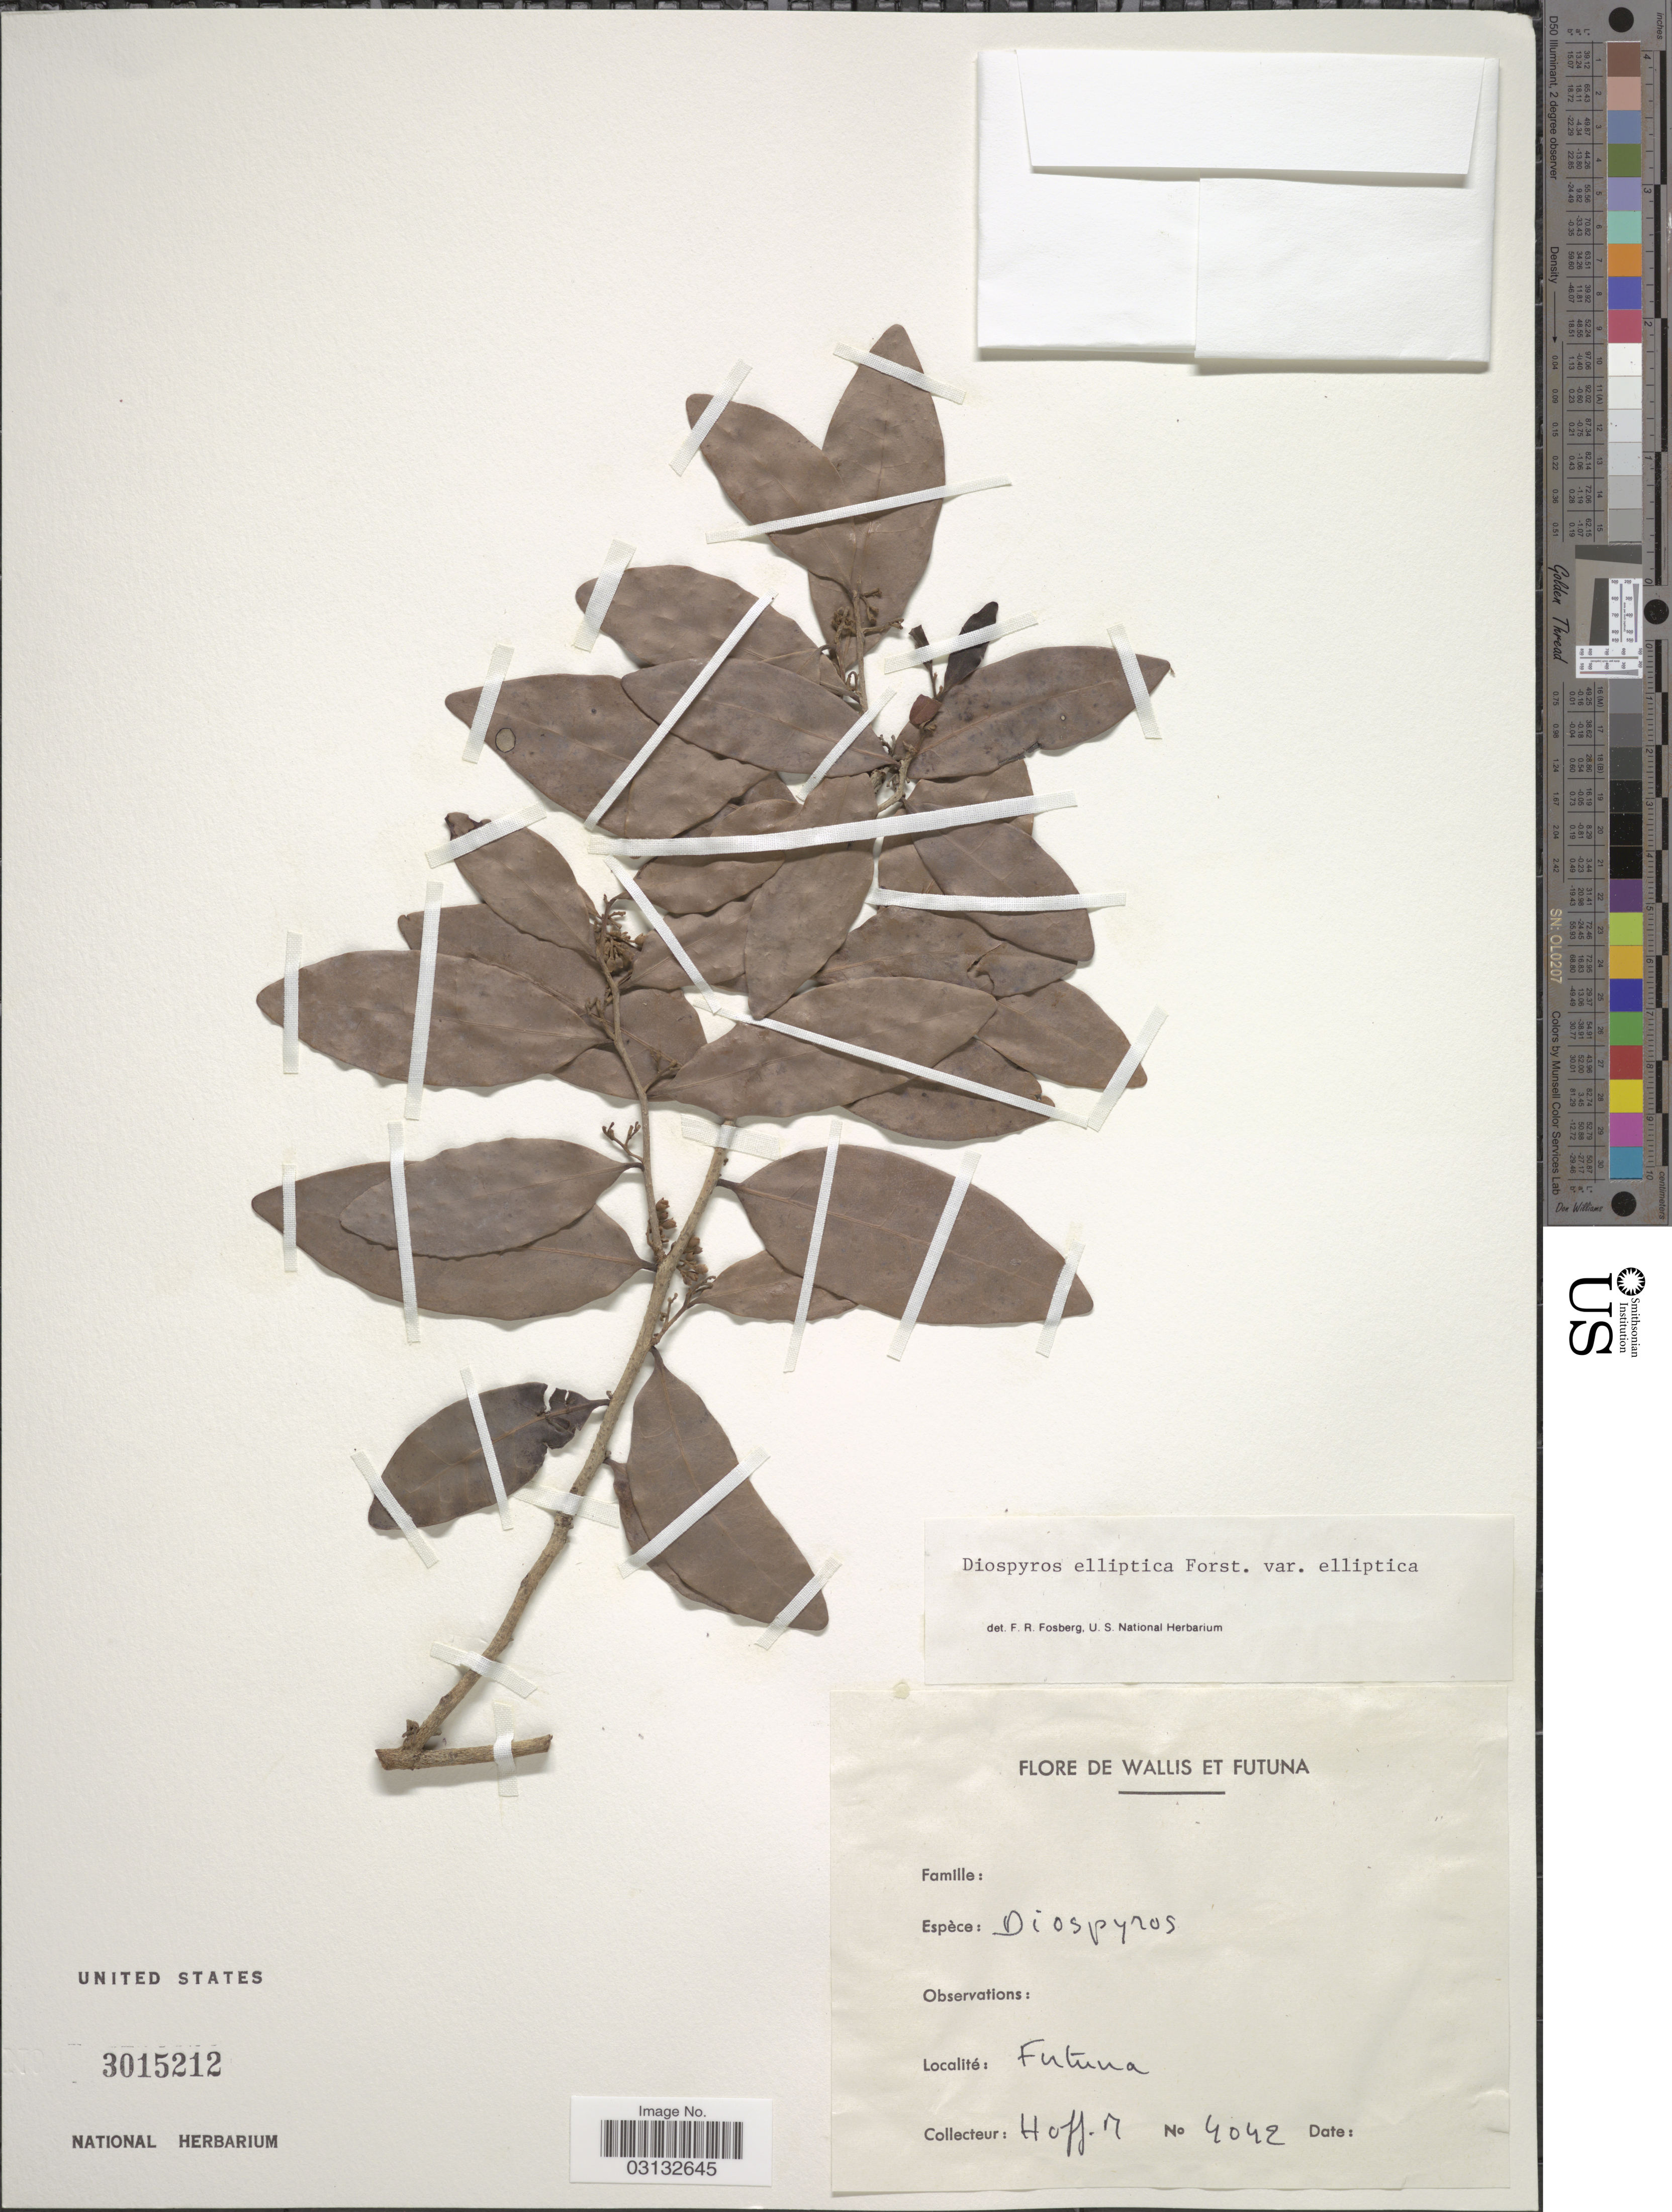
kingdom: Plantae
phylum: Tracheophyta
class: Magnoliopsida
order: Ericales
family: Ebenaceae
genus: Diospyros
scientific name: Diospyros elliptica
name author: P.S. Green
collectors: M. Hoff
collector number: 4042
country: Wallis and Futuna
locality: Futuna.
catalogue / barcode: US 3015212